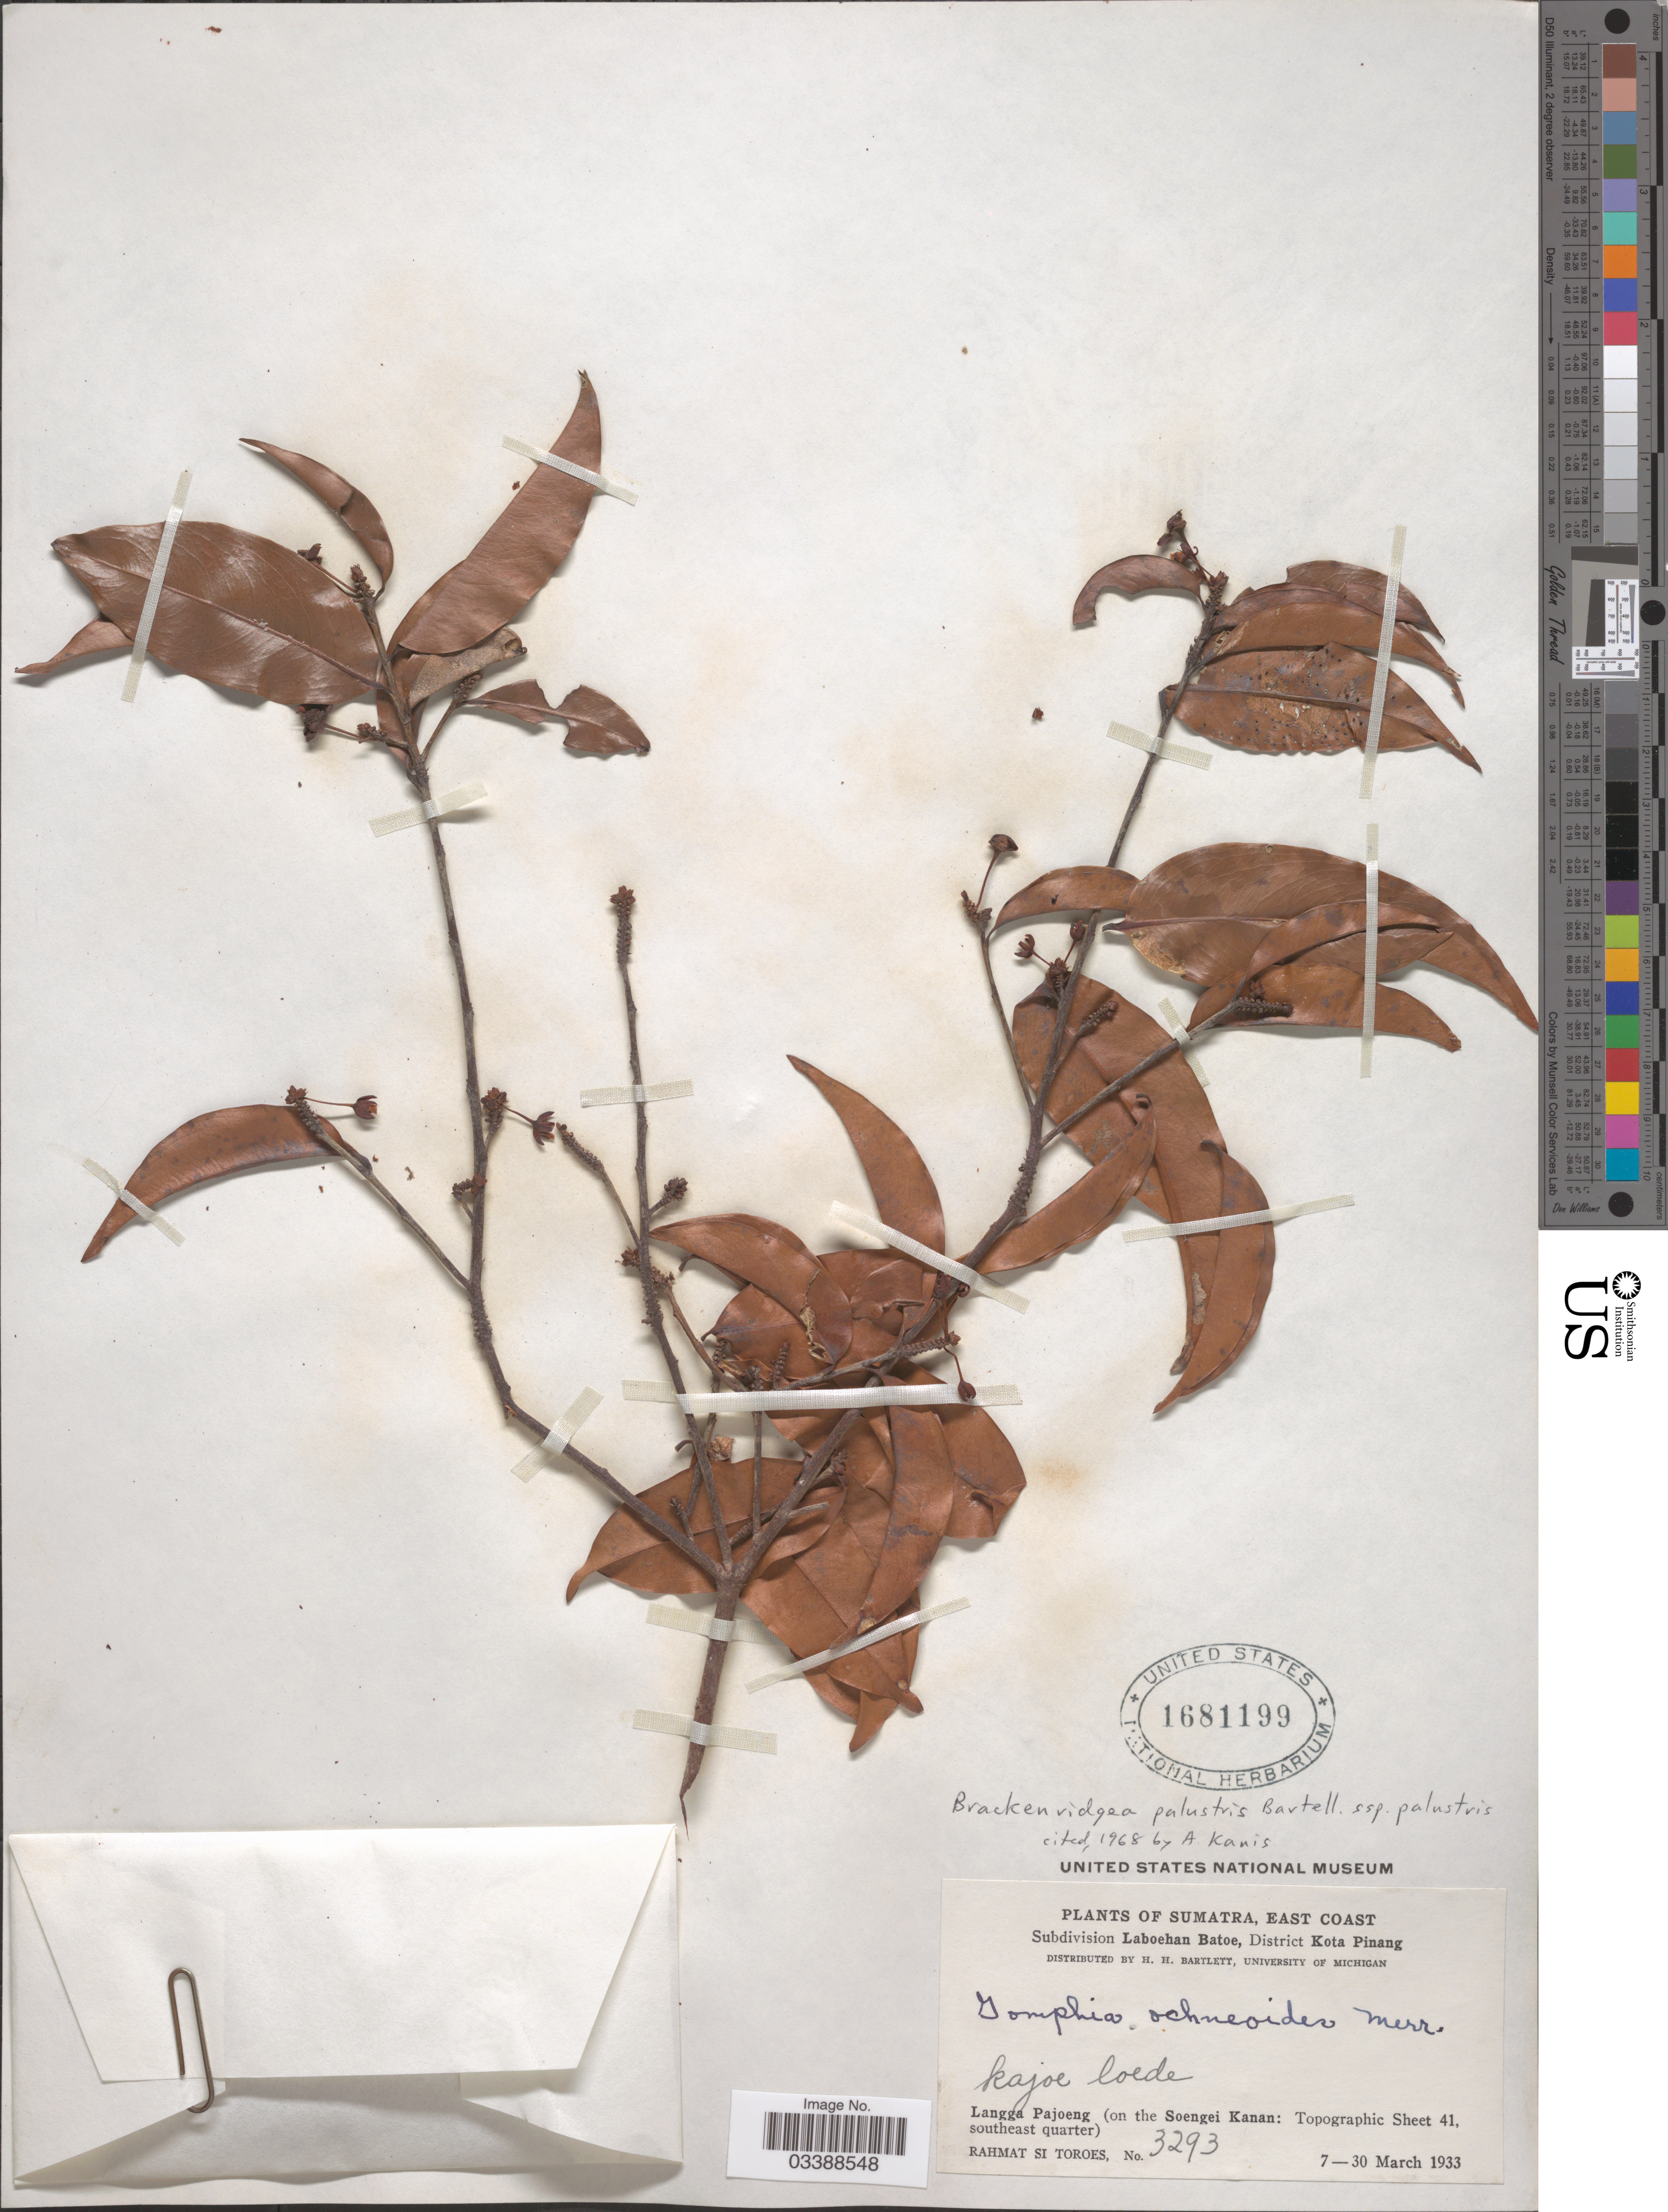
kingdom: Plantae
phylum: Tracheophyta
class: Magnoliopsida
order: Malpighiales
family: Ochnaceae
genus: Brackenridgea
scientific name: Brackenridgea palustris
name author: Bartell.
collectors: Rahmat Si Boeea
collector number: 3293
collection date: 1933-03-07/1933-03-30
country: Indonesia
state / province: Sumatra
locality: East Coast. Subdivision Laboehan Batoe, District Kota Pinang. Langga Pajoeng (on the Soengei Kanan: Topographic Sheet 41, southeast quarter).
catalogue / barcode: US 1681199